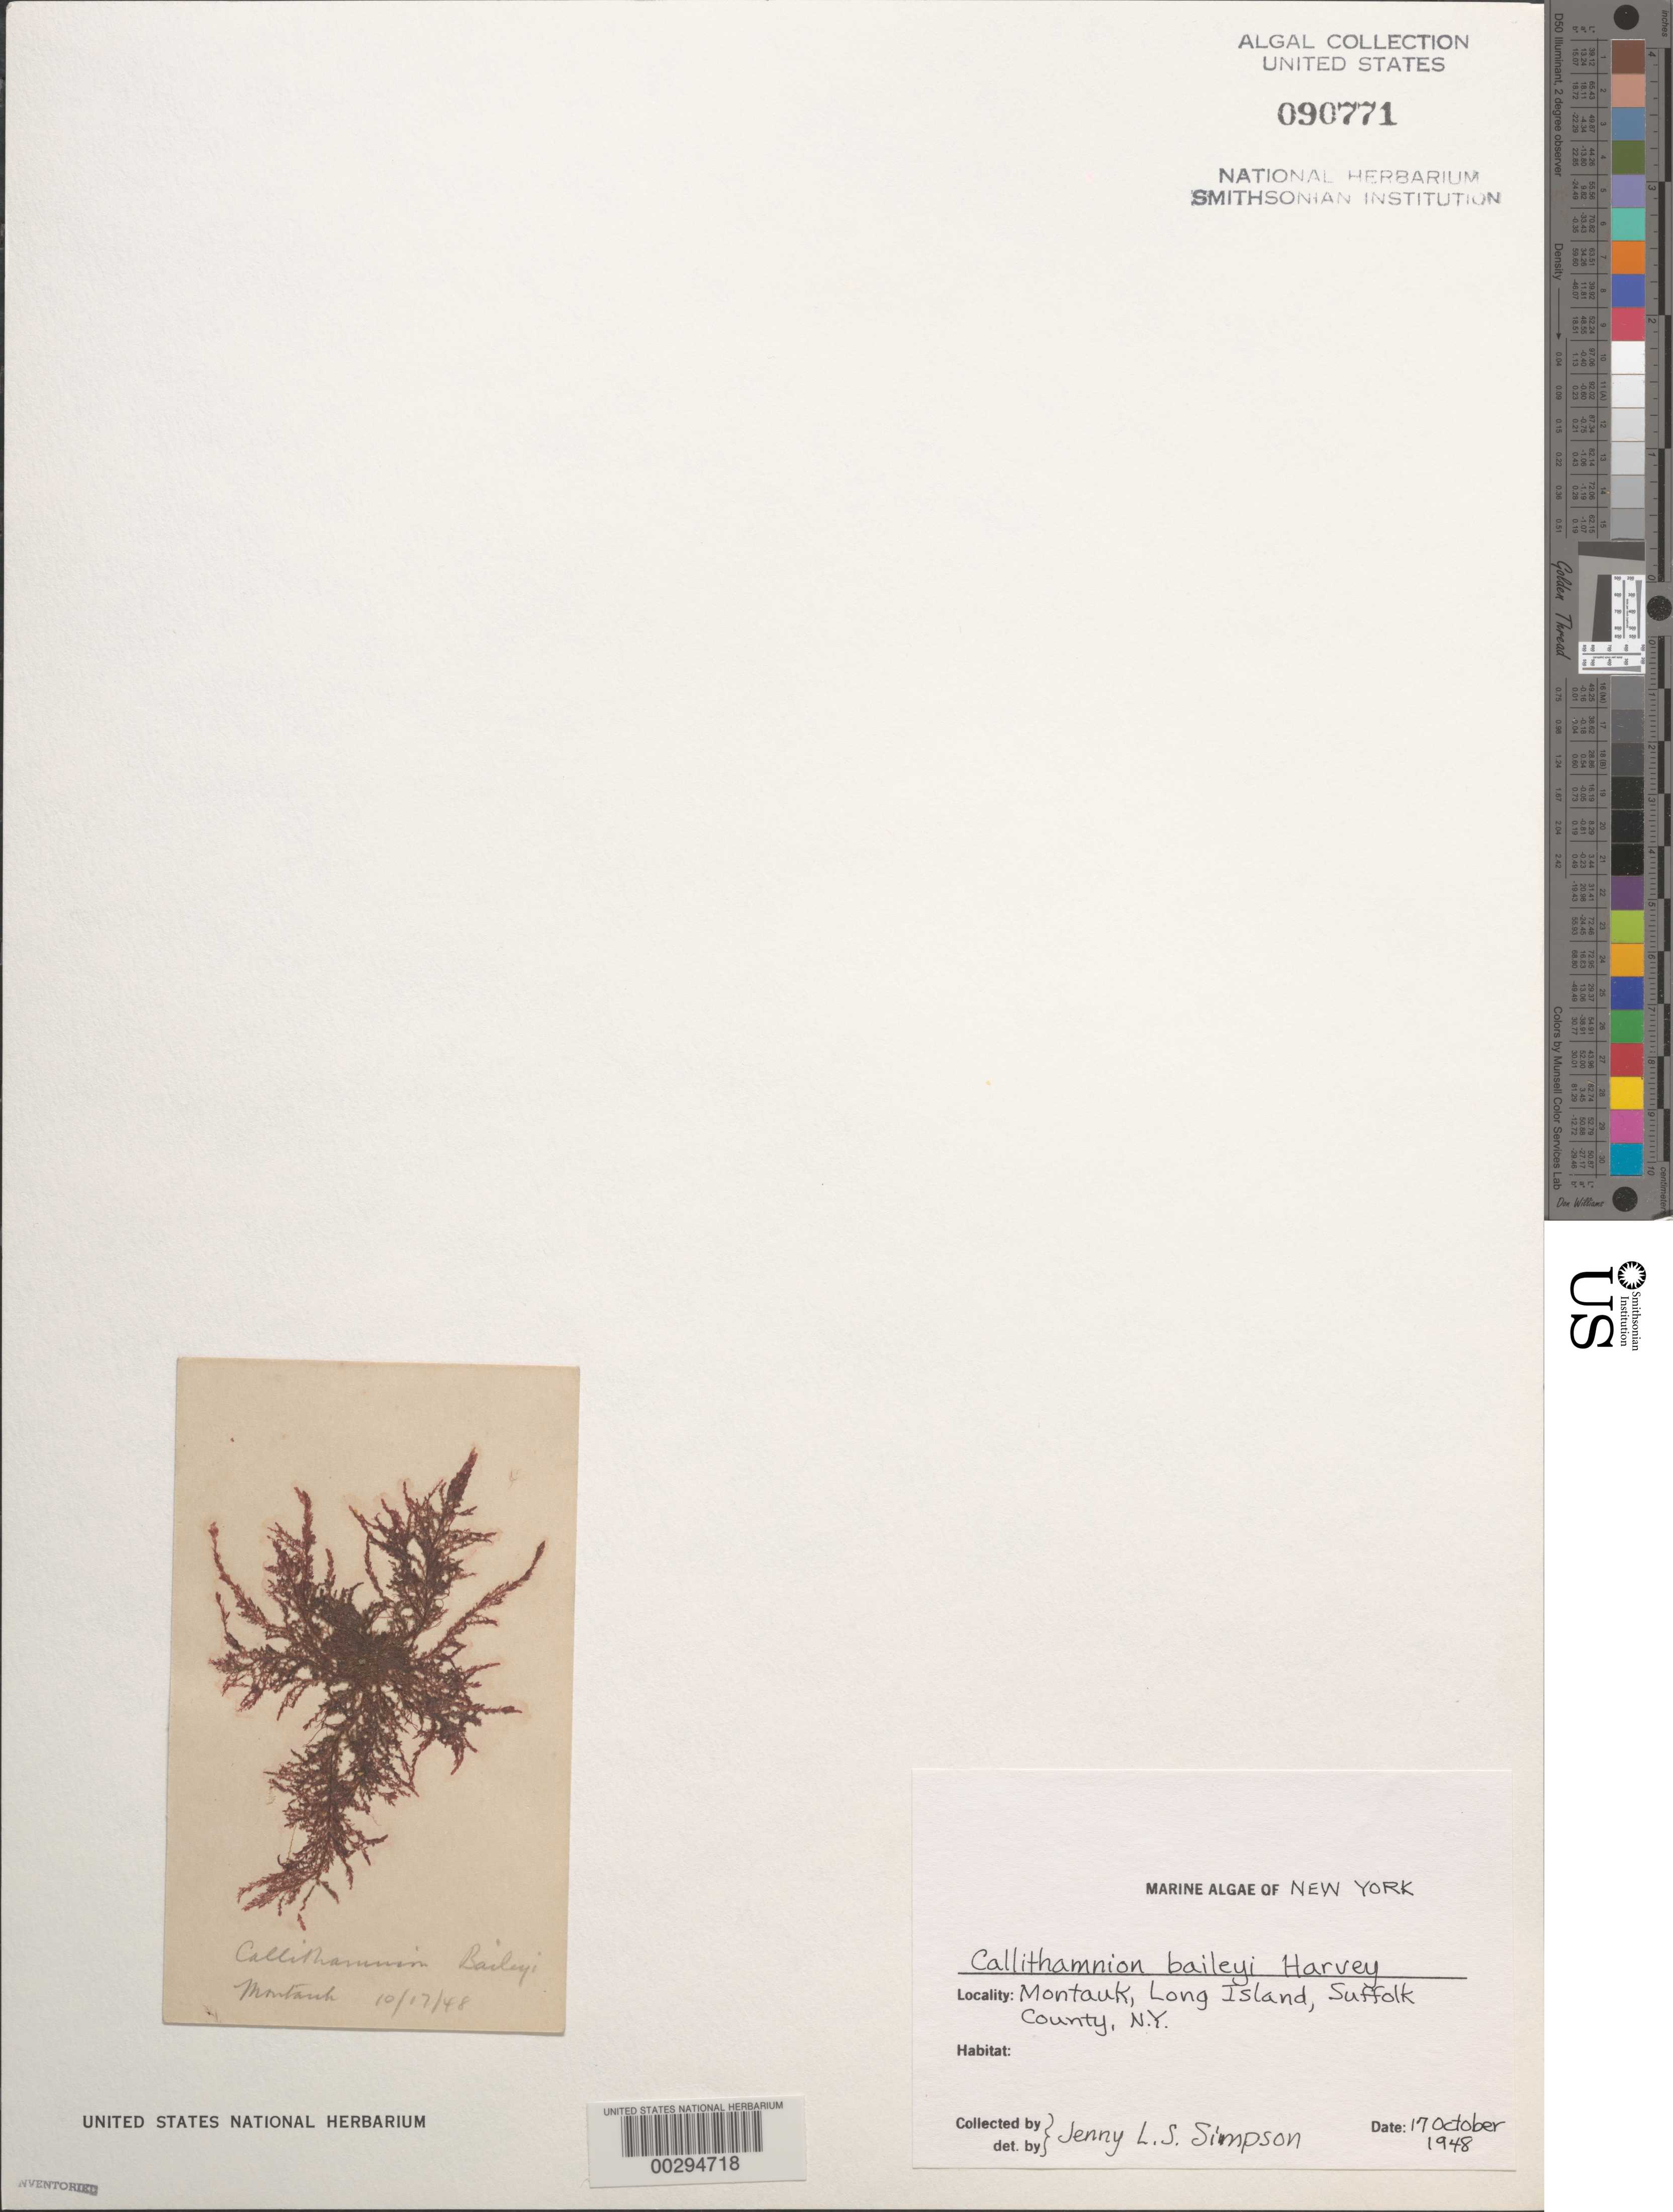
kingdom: Plantae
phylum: Rhodophyta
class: Florideophyceae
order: Ceramiales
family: Callithamniaceae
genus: Callithamnion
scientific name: Callithamnion tetragonum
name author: (With.) S.F. Gray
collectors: J. Simpson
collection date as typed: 17 Oct 1948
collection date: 1948-10-17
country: United States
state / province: New York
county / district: Suffolk County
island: Long Island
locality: Montauk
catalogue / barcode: US 90771